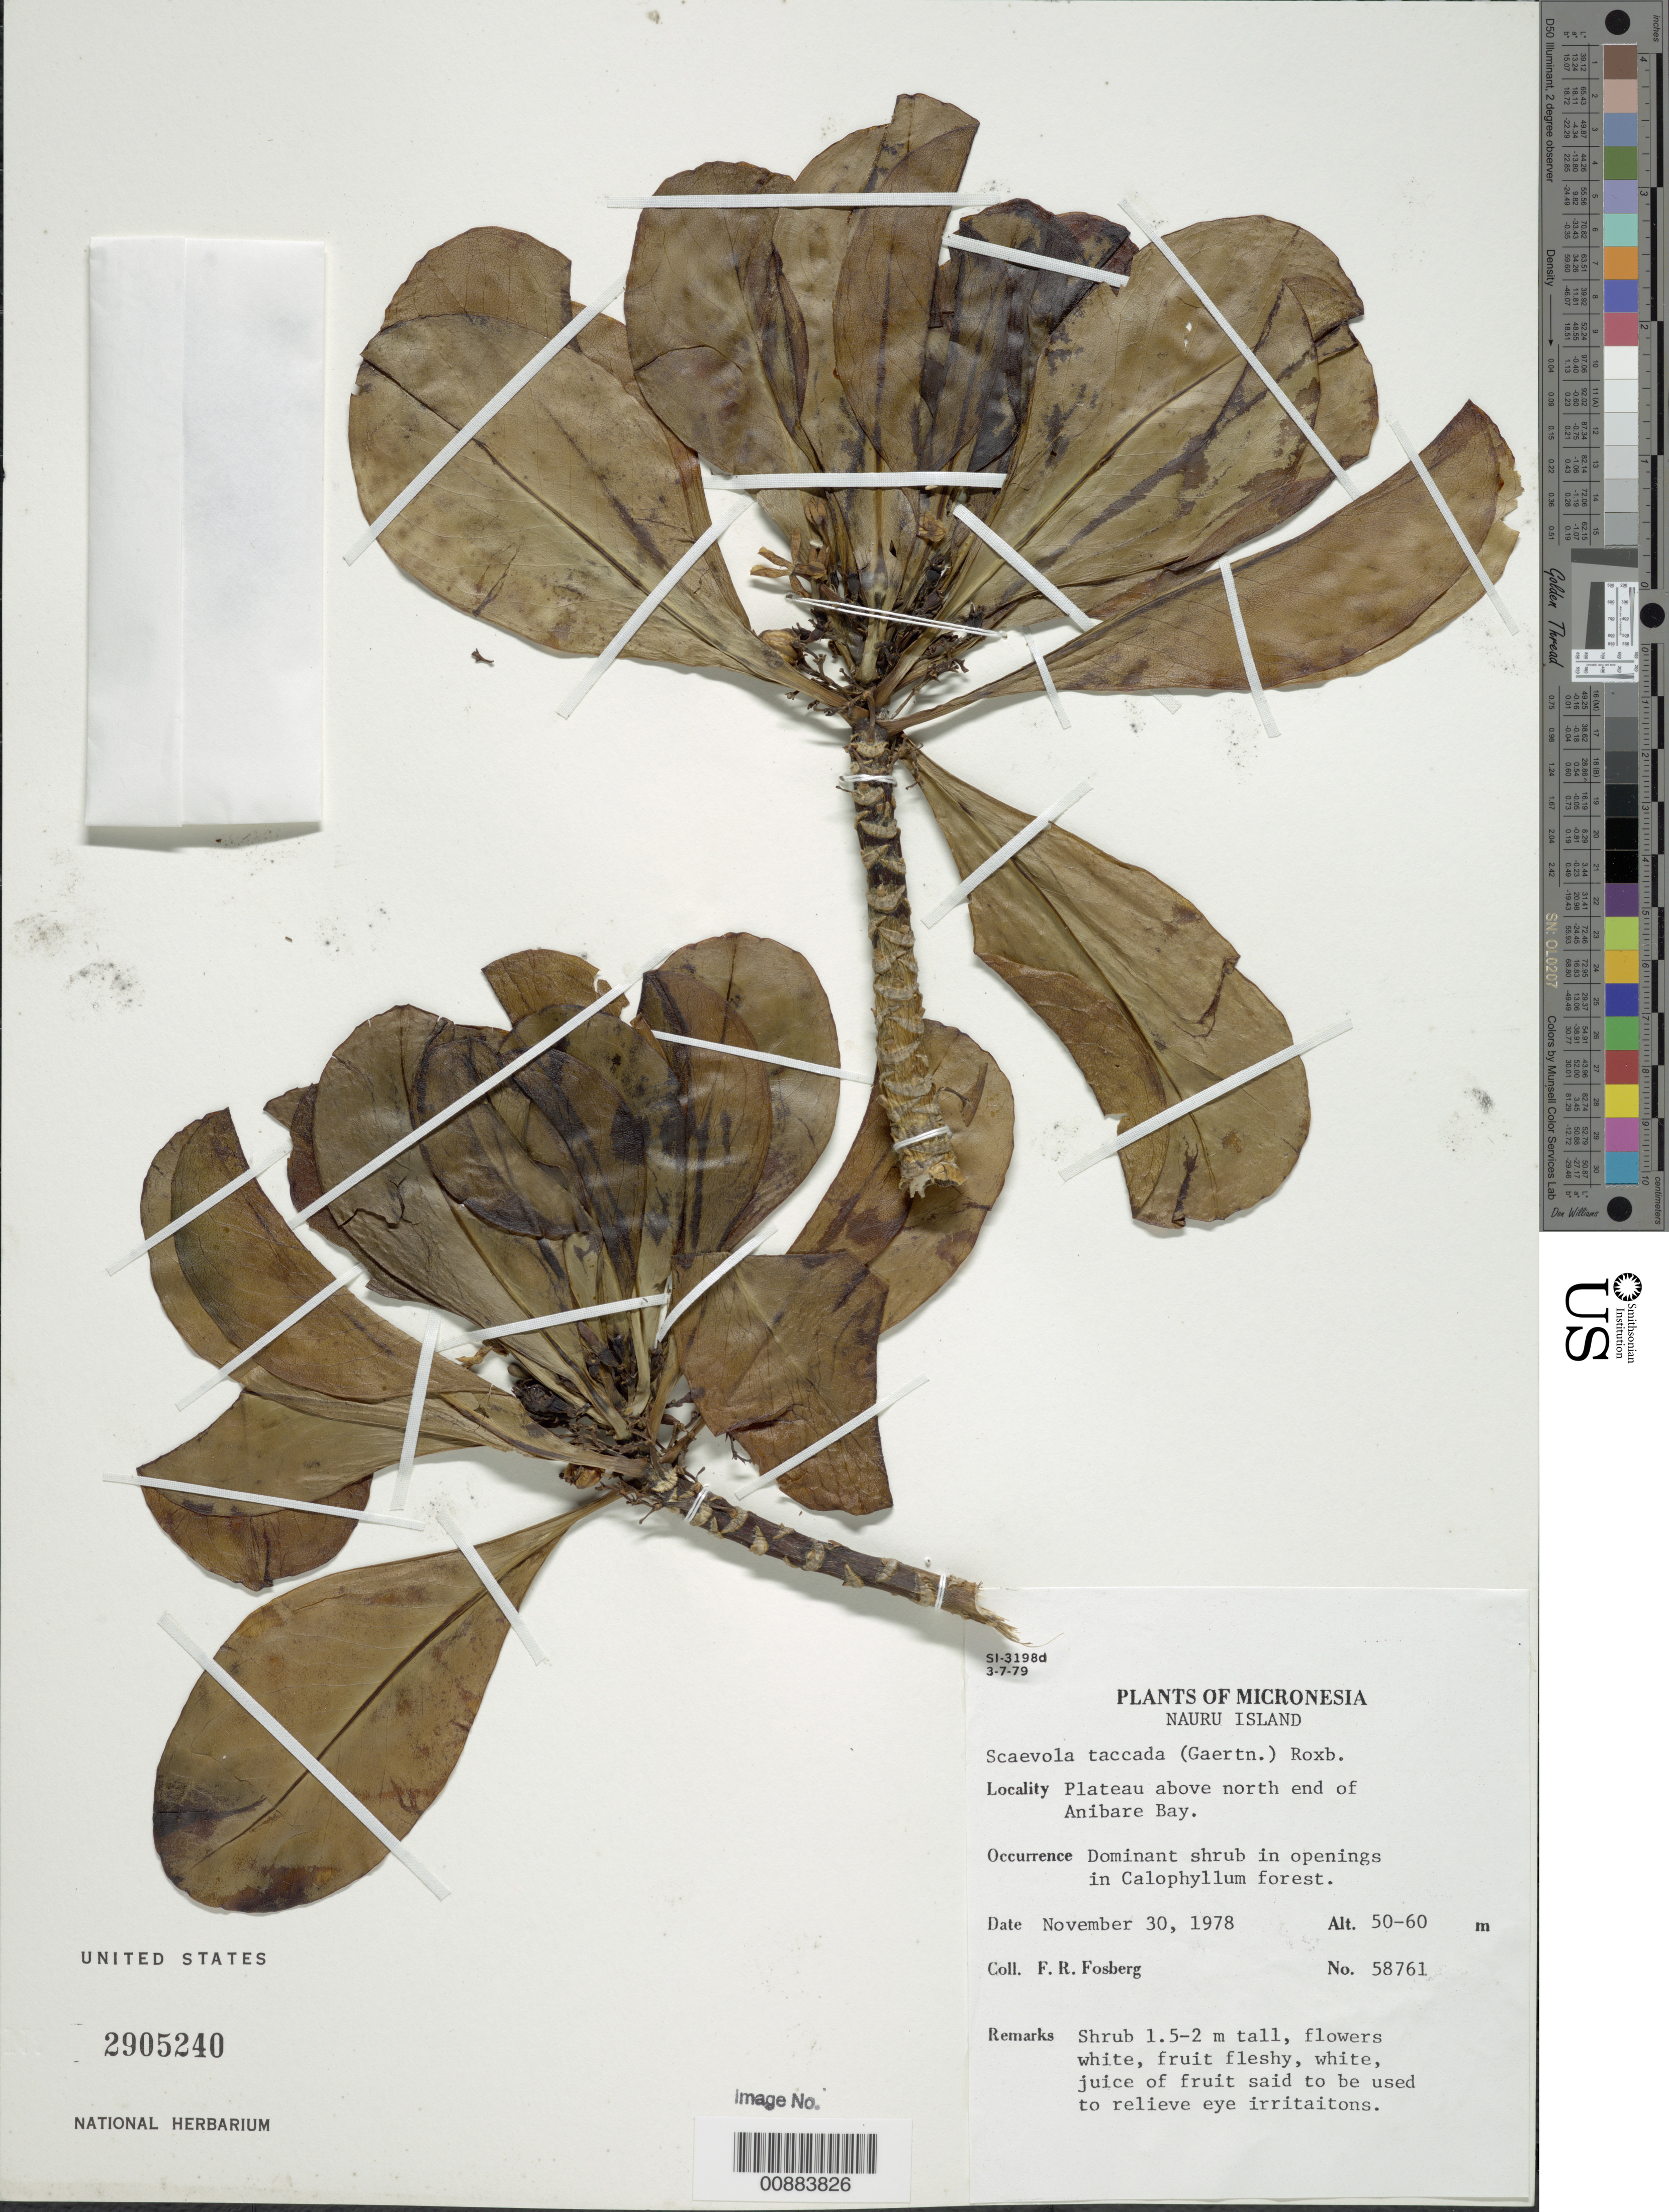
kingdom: Plantae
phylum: Tracheophyta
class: Magnoliopsida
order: Asterales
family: Goodeniaceae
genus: Scaevola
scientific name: Scaevola taccada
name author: (Gaertn.) Roxb.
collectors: F. R. Fosberg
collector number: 58761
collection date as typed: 30 Nov 1978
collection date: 1978-11-30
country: Nauru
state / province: Anibare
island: Nauru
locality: Plateau above north end of Anibare Bay.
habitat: Dominant shrub in openings in Calophyllum forest.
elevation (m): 50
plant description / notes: Copied to EBDCS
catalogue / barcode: US 2905240